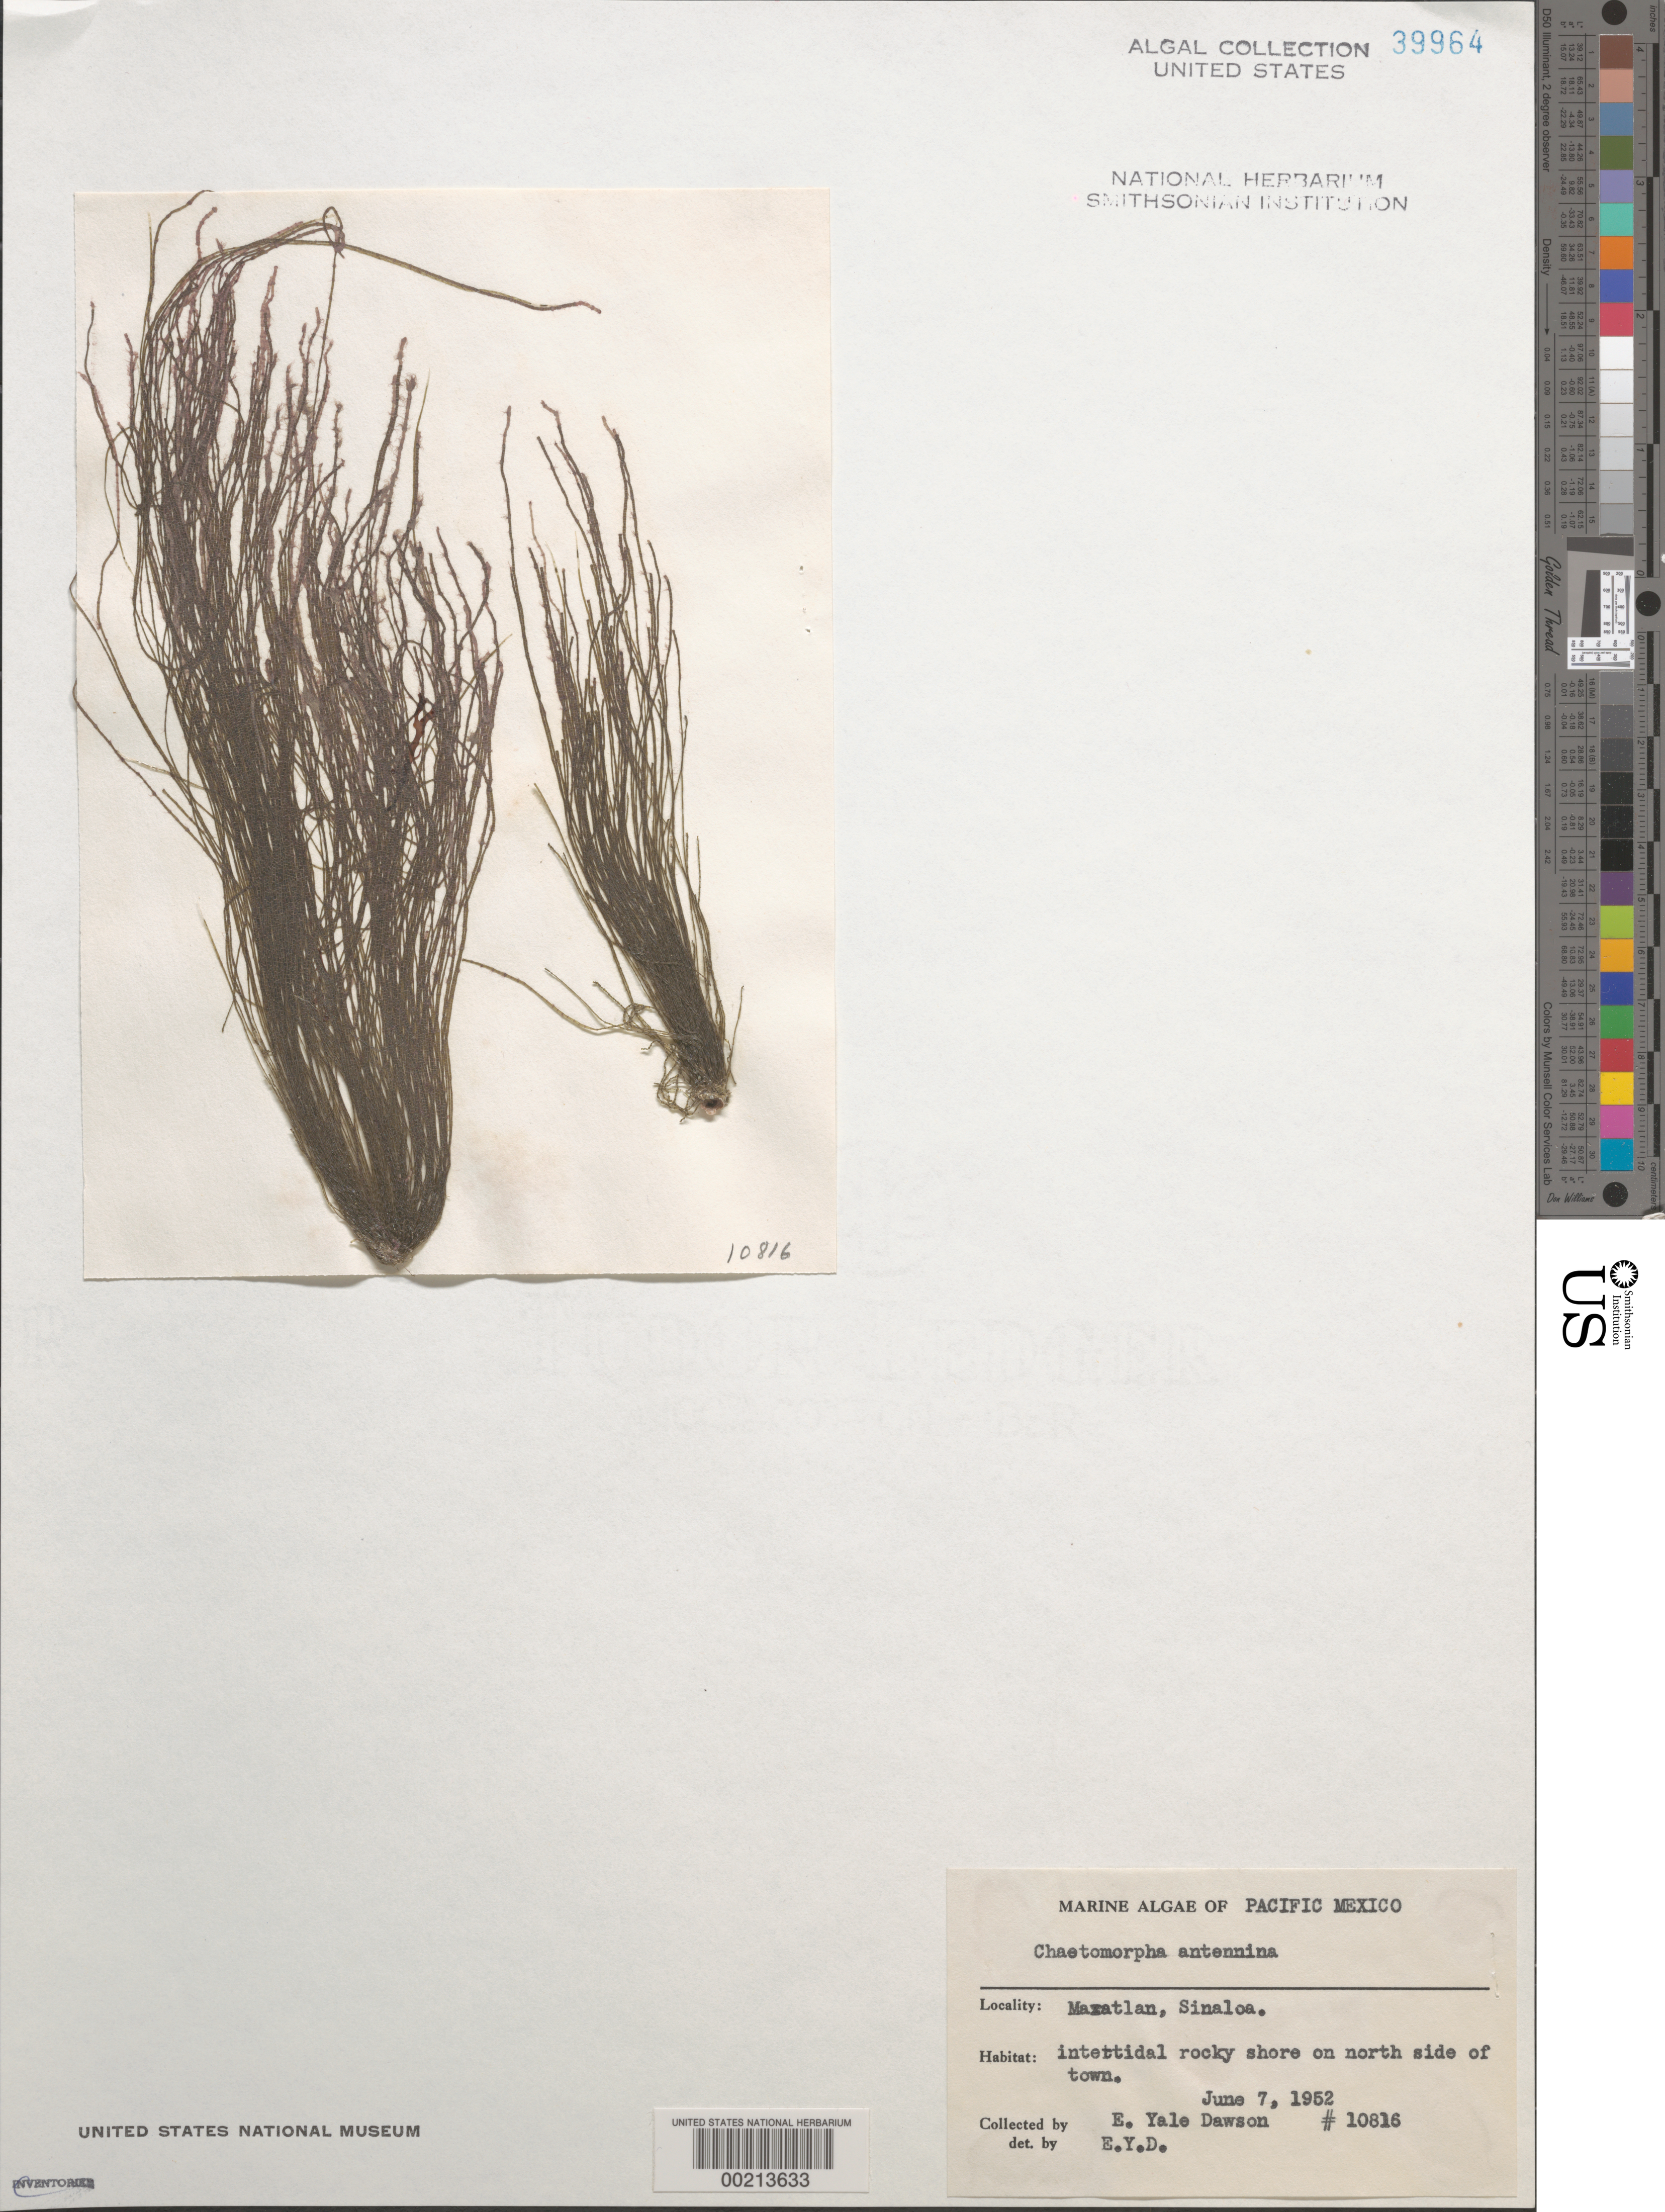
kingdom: Plantae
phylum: Chlorophyta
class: Ulvophyceae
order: Cladophorales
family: Cladophoraceae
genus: Chaetomorpha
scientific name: Chaetomorpha antennina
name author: (Bory) Kütz.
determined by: Dawson, E. Y.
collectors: E. Y. Dawson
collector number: EYD 10816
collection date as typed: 07 Jun 1952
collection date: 1952-06-07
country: Mexico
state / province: Sinaloa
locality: Mazatlan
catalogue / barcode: US 39964